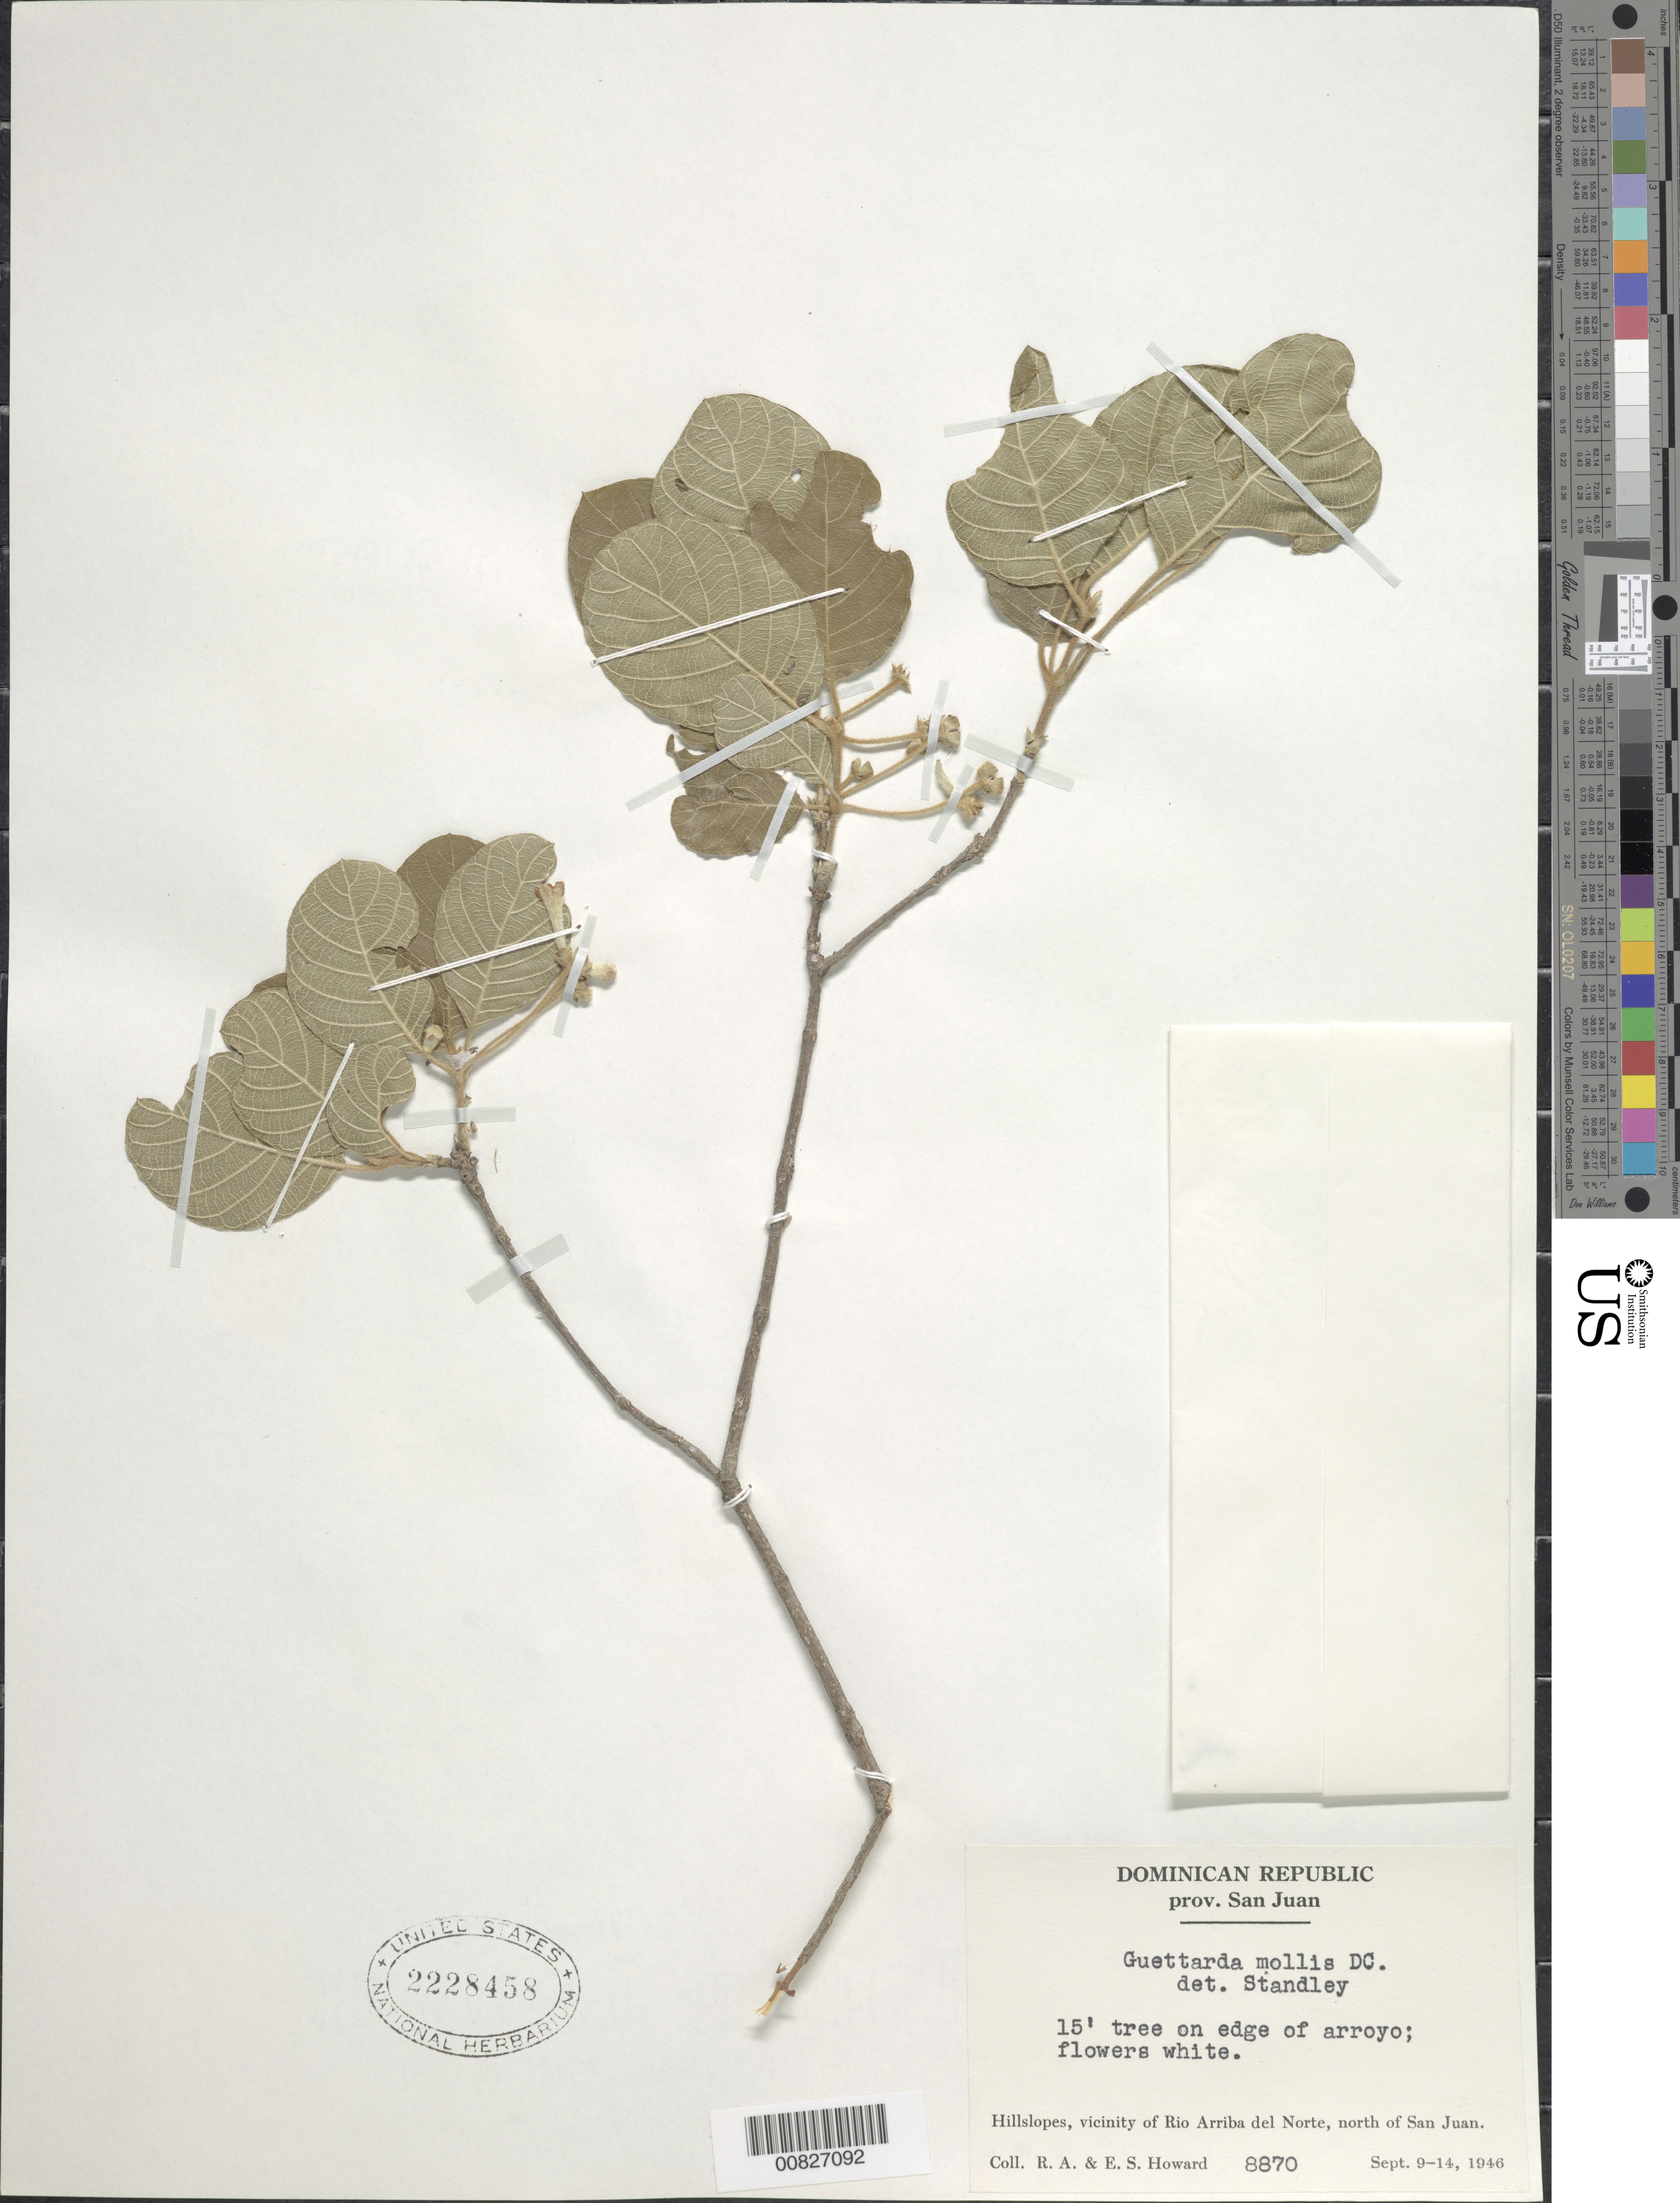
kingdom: Plantae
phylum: Tracheophyta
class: Magnoliopsida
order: Gentianales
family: Rubiaceae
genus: Guettarda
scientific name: Guettarda mollis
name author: DC.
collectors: R. A. Howard & E. S. Howard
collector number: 8870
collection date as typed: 09 Sep 1946 to 14 Sep 1946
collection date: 1946-09-09/1946-09-14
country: Dominican Republic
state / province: San Juan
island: Hispaniola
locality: Vicinity of Rio Arriba del Norte, N of San Juan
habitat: On edge of arroyo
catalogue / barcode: US 2228458